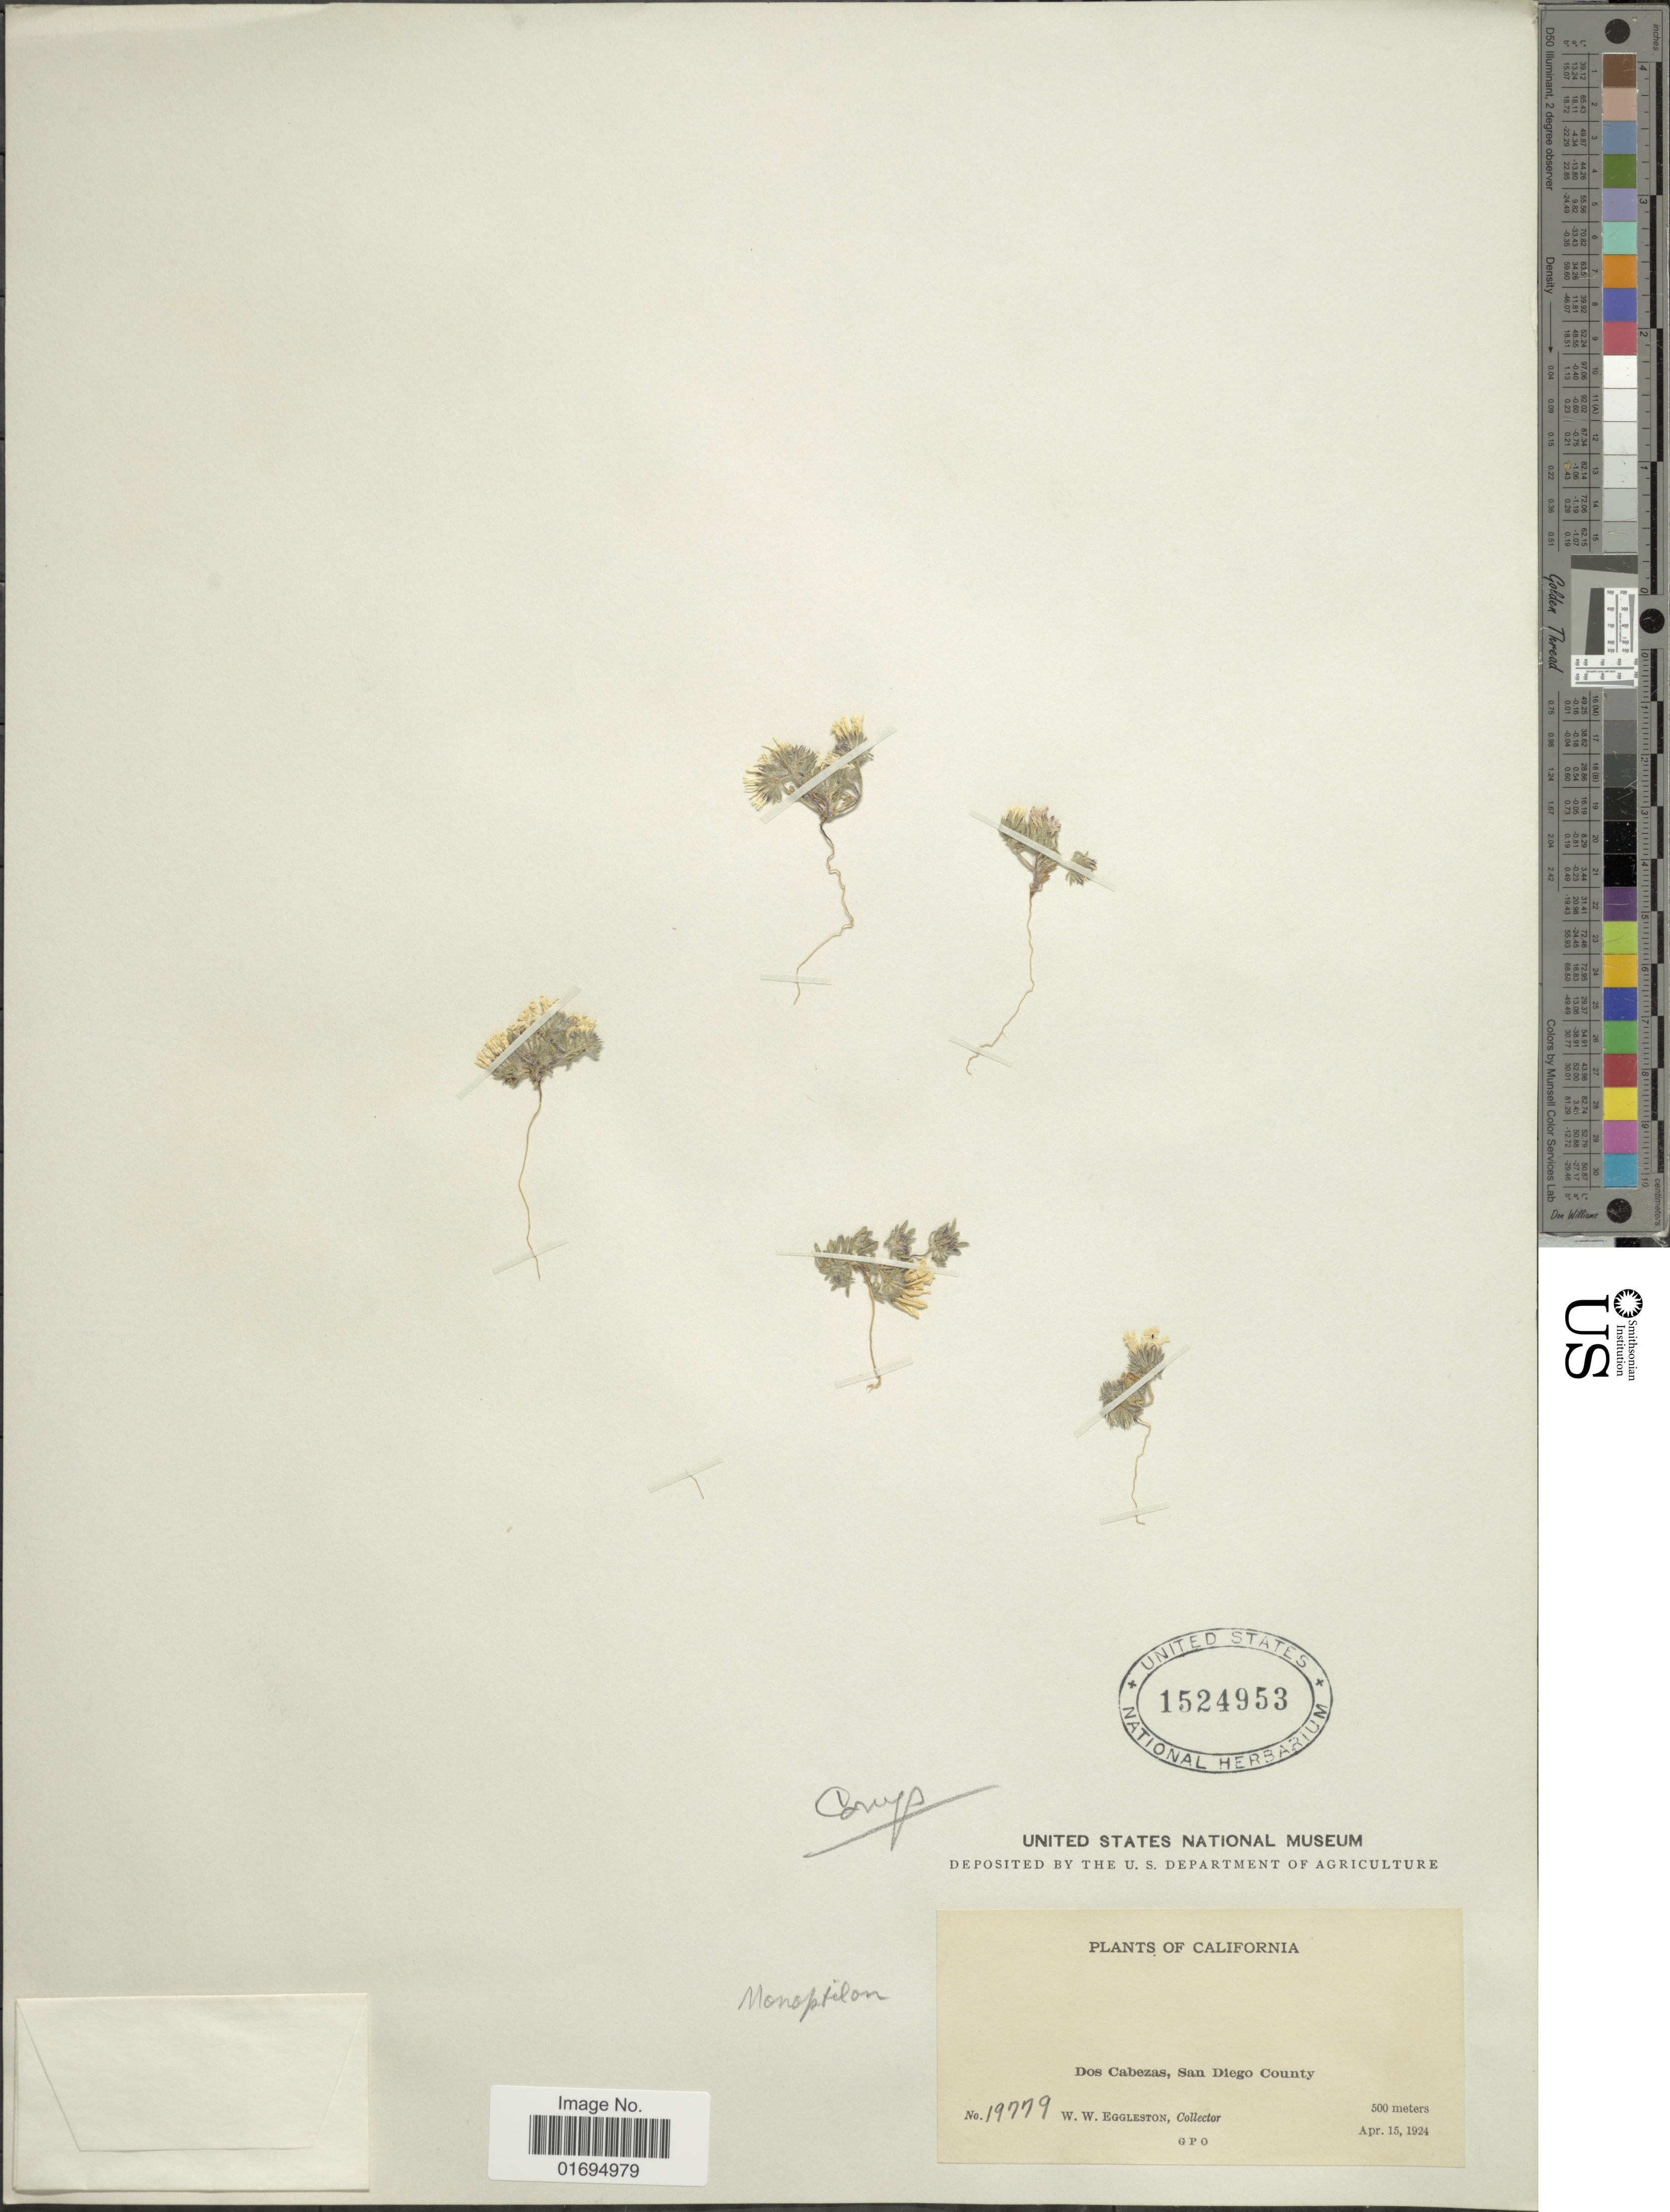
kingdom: Plantae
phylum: Tracheophyta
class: Magnoliopsida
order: Asterales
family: Asteraceae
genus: Monoptilon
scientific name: Monoptilon bellioides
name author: (A. Gray) H.M. Hall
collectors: W. W. Eggleston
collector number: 19779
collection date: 1924-04-15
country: United States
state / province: California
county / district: San Diego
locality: Dos Cabezas, San Diego County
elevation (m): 500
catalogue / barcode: US 1524953